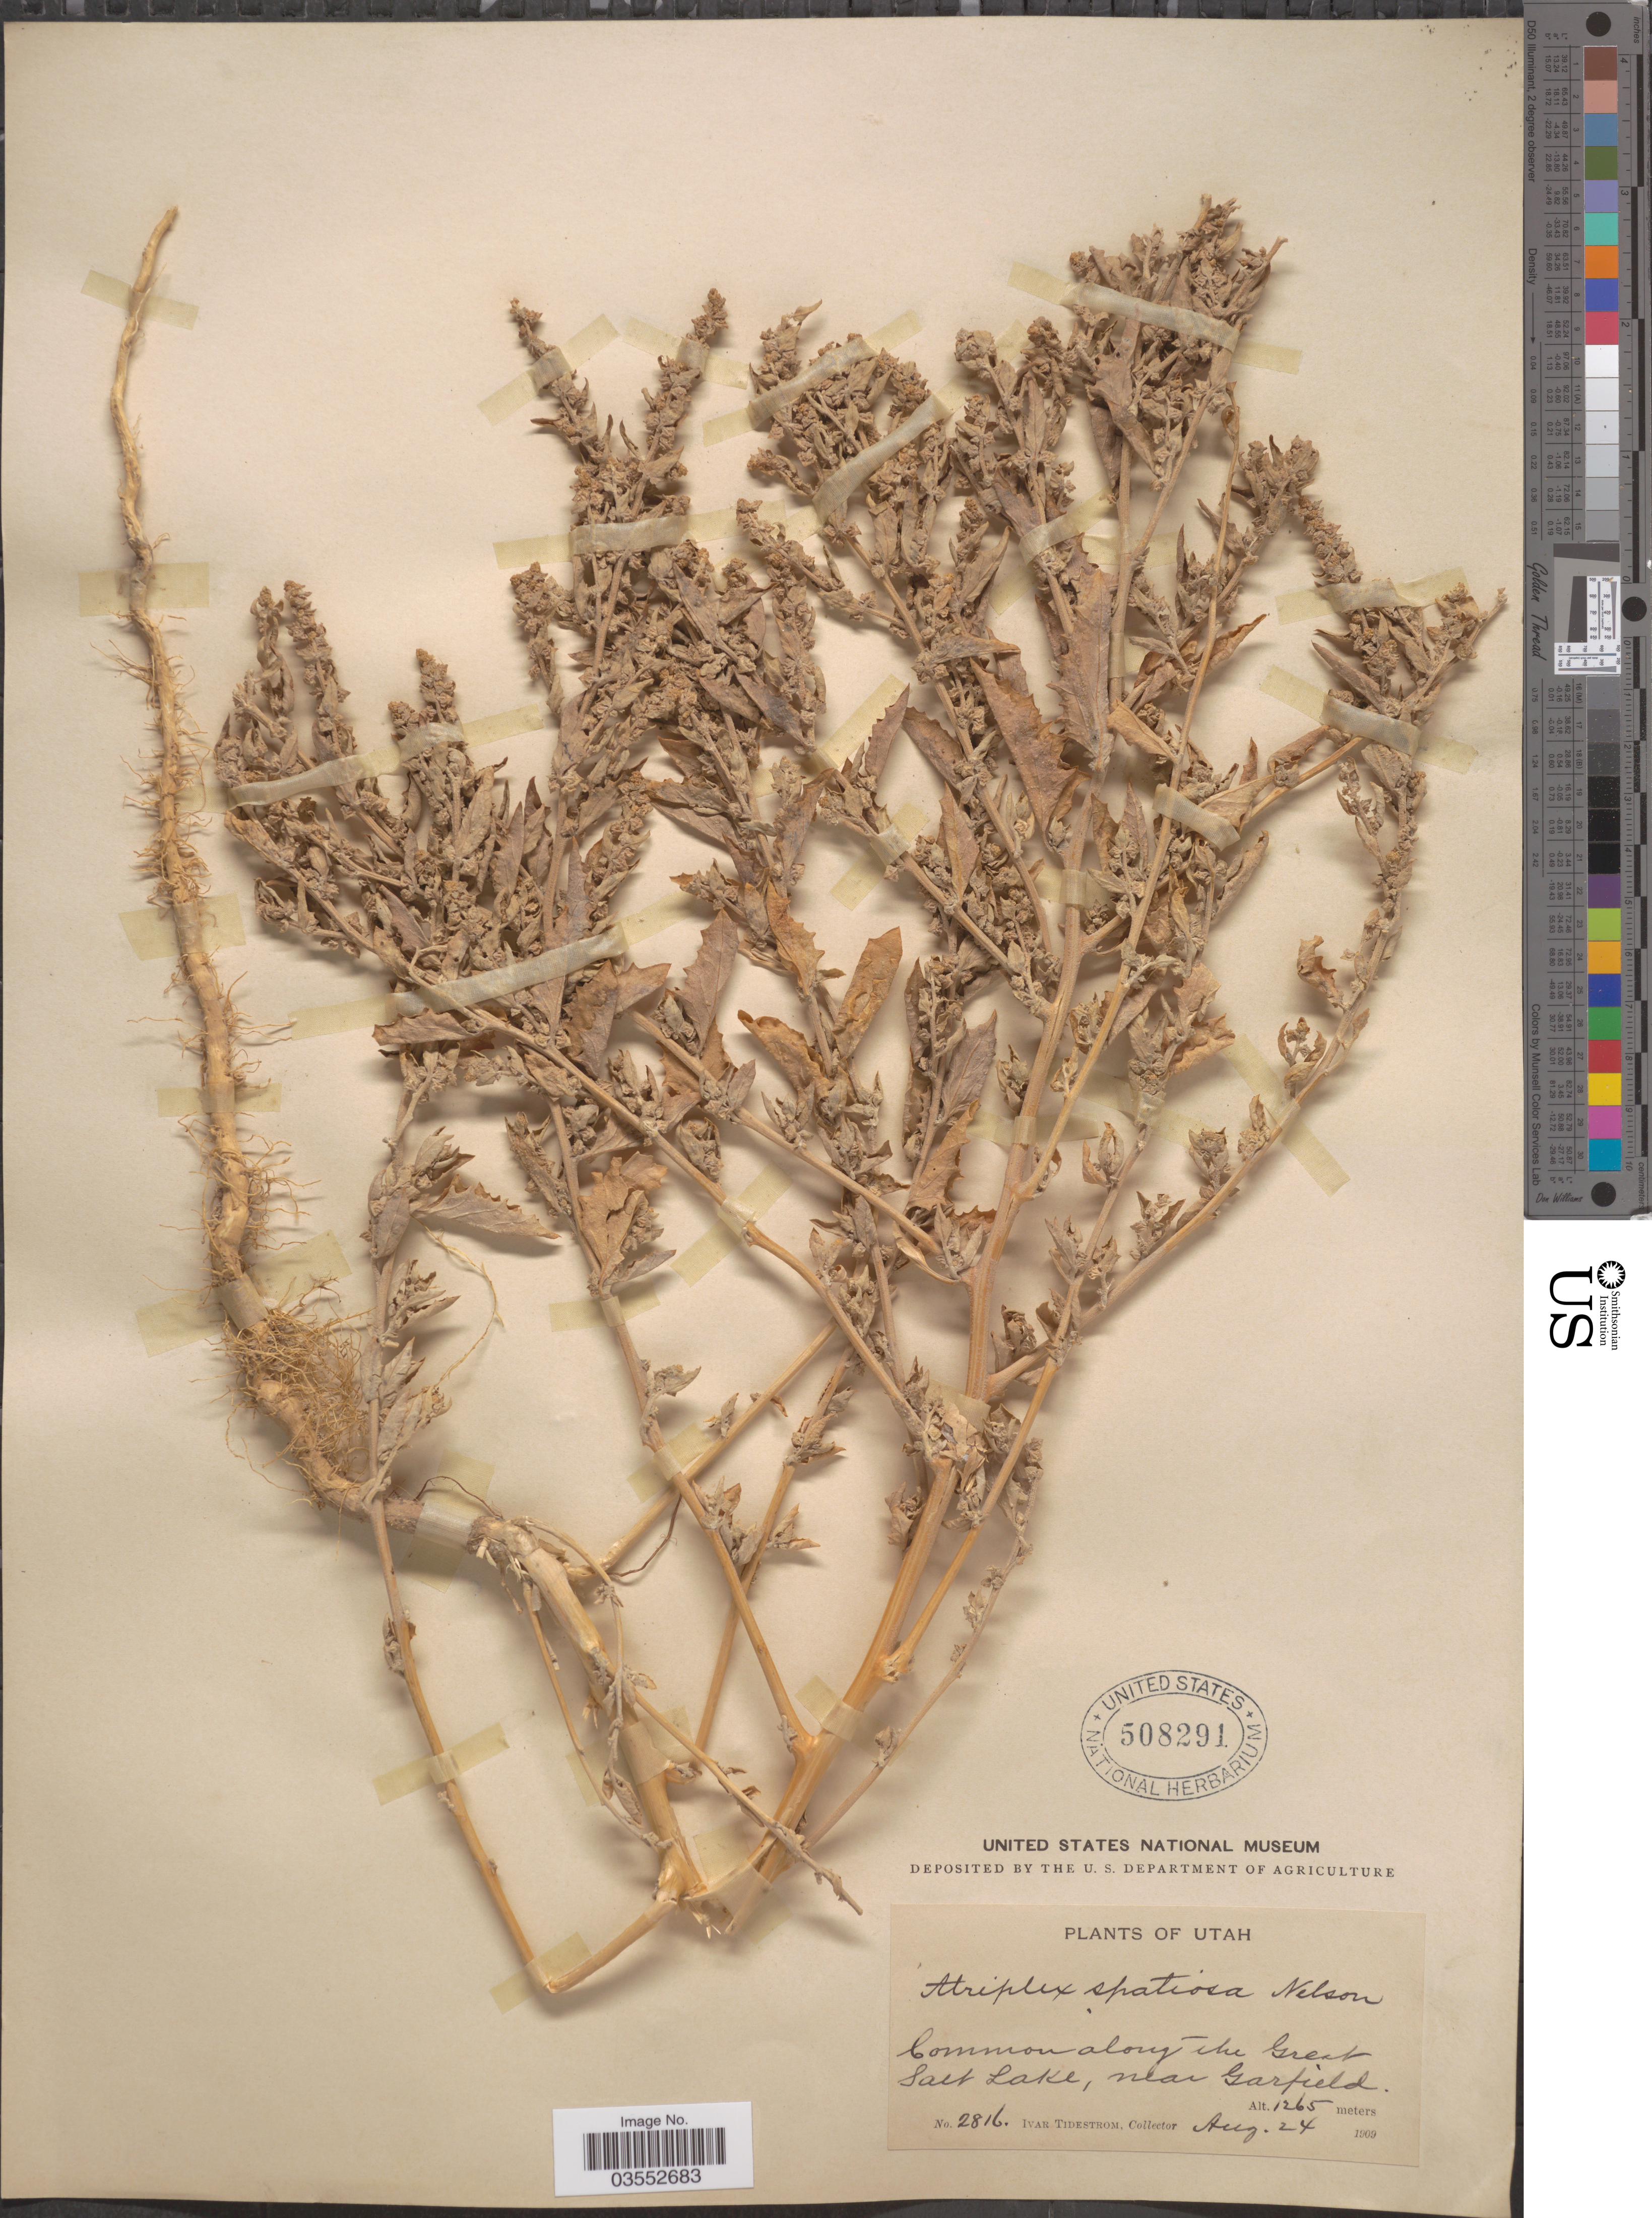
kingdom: Plantae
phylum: Tracheophyta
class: Magnoliopsida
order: Caryophyllales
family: Amaranthaceae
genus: Atriplex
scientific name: Atriplex rosea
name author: L.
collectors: I. F. Tidestrom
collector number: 2816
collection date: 1909-08-24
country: United States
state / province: Utah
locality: Along the Great Salt Lake, near Garfield.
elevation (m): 1265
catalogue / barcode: US 508291